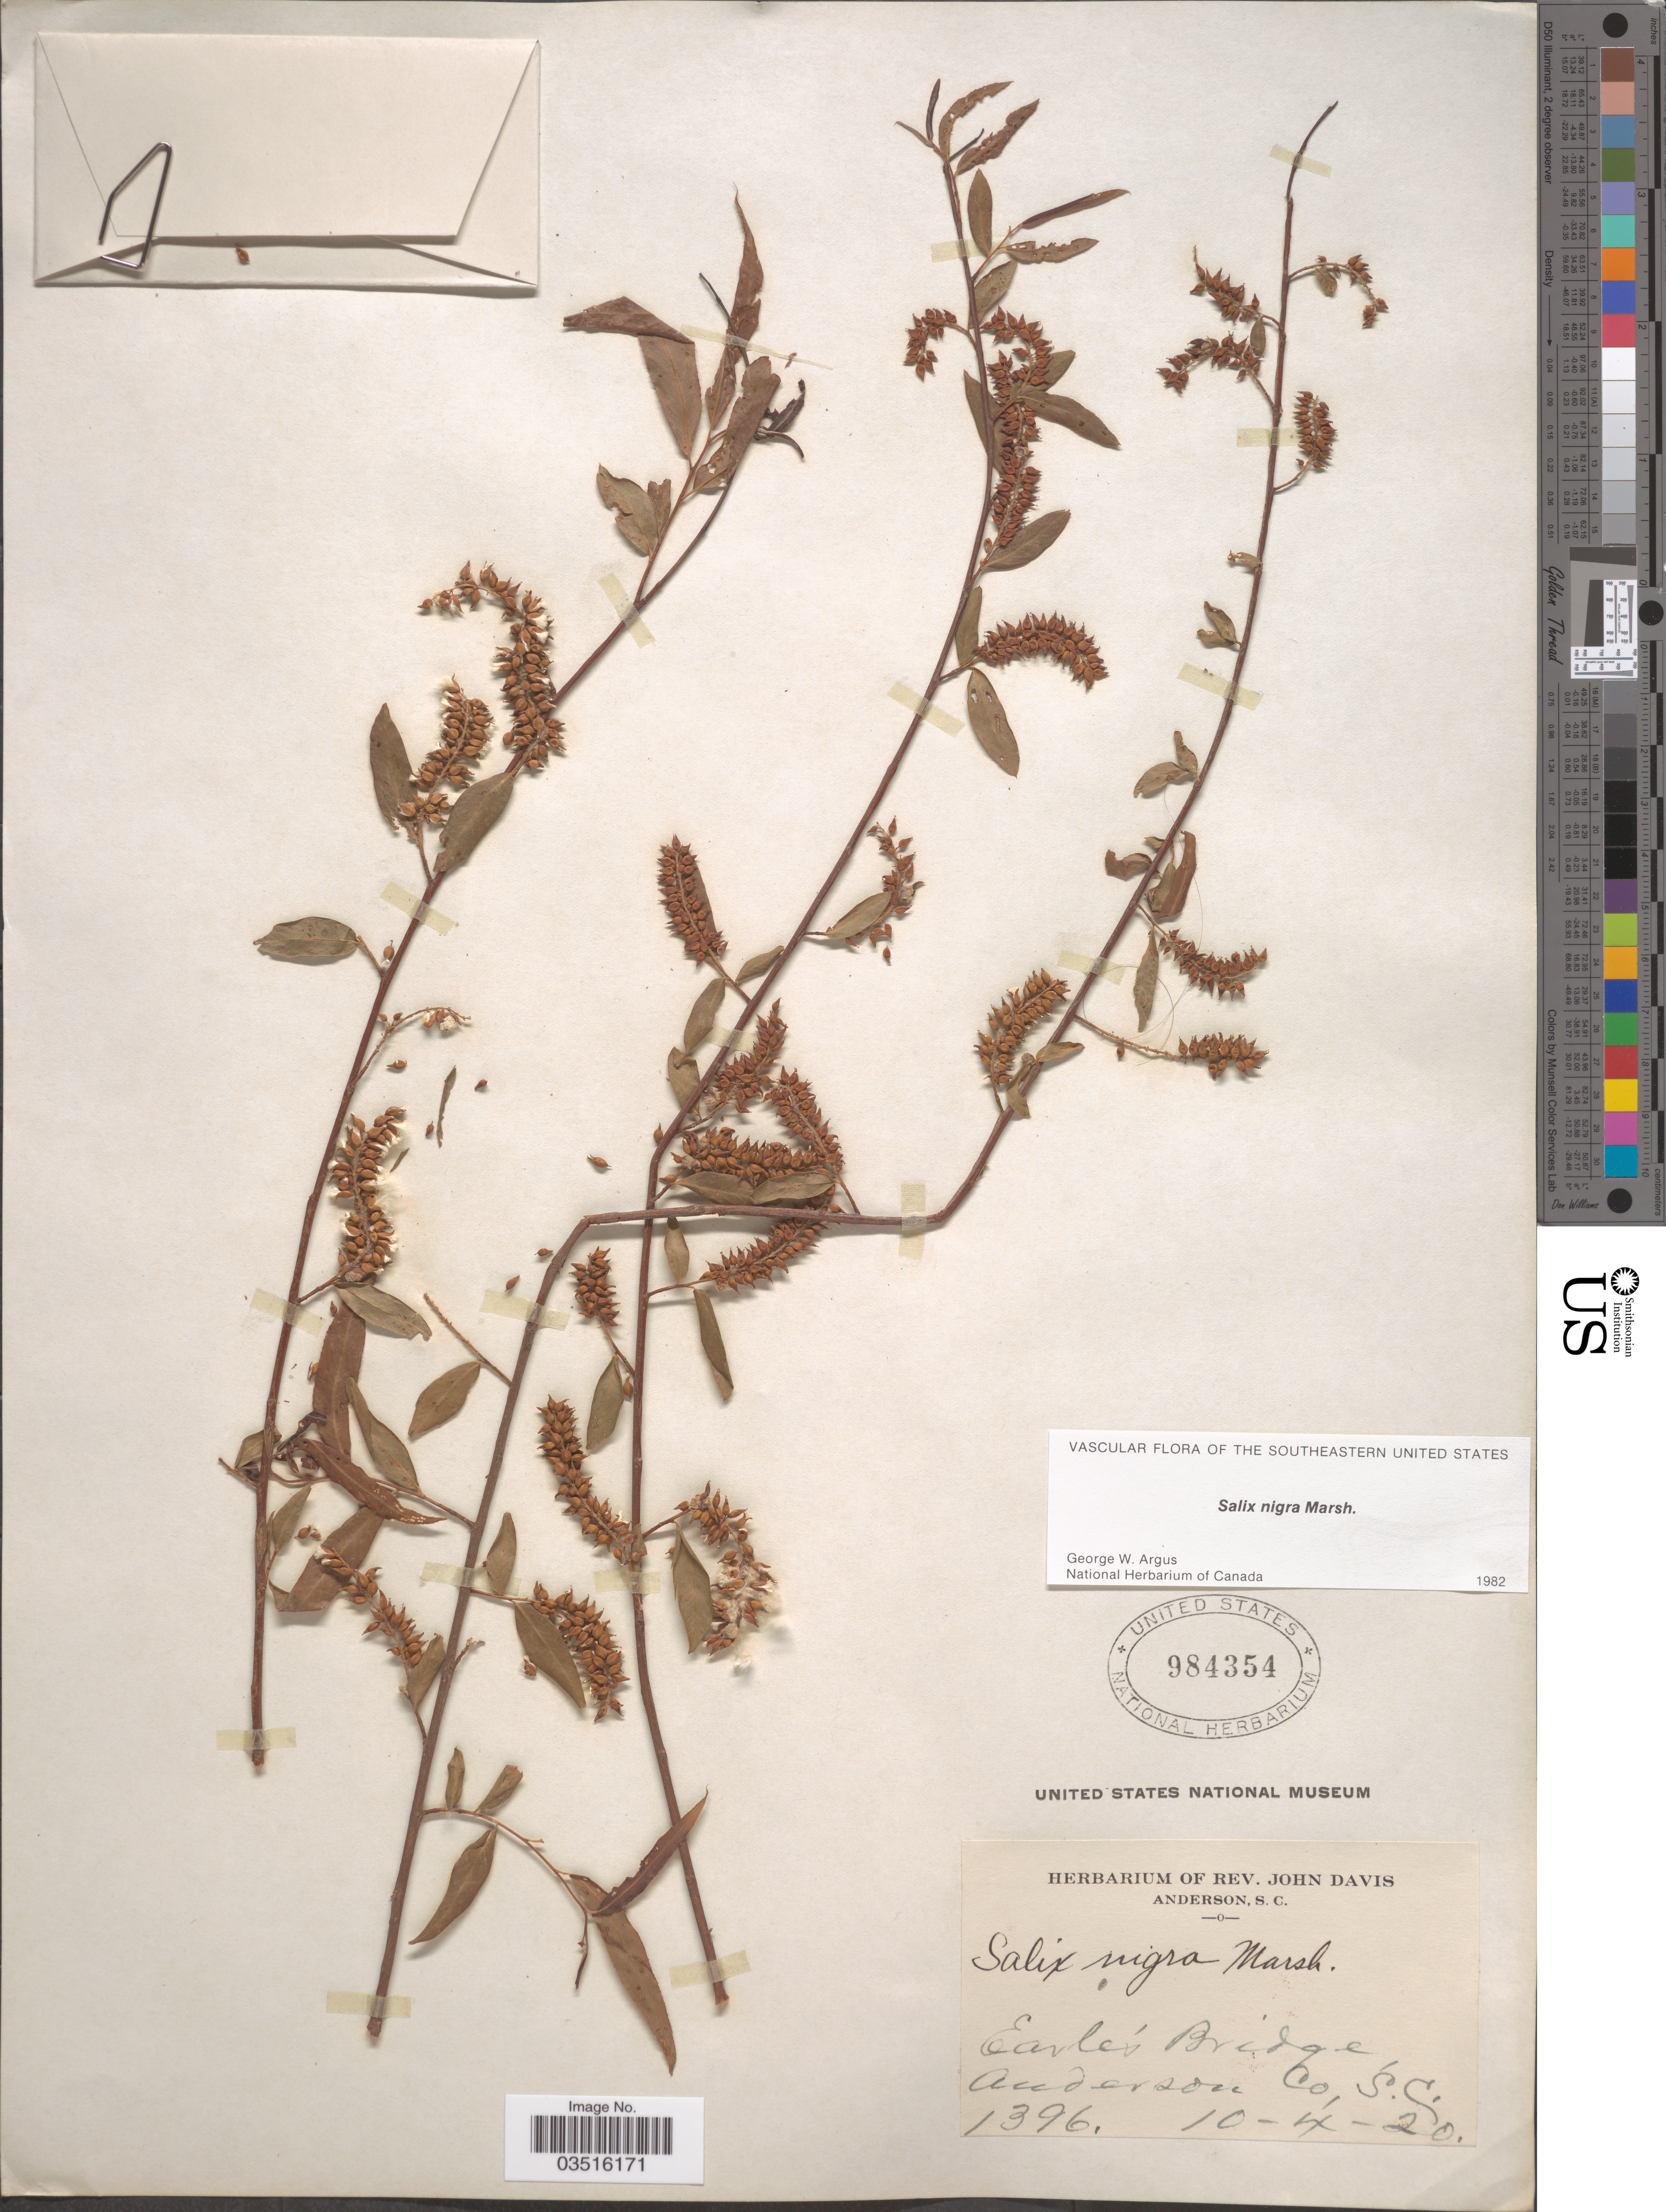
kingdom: Plantae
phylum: Tracheophyta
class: Magnoliopsida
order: Malpighiales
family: Salicaceae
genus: Salix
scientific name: Salix nigra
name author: Marshall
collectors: ex herb. Rev. John Davis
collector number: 1396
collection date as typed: Transcribed d/m/y: 4/10/20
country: United States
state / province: South Carolina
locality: Earle's Bridge. Anderson Co.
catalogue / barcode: US 984354